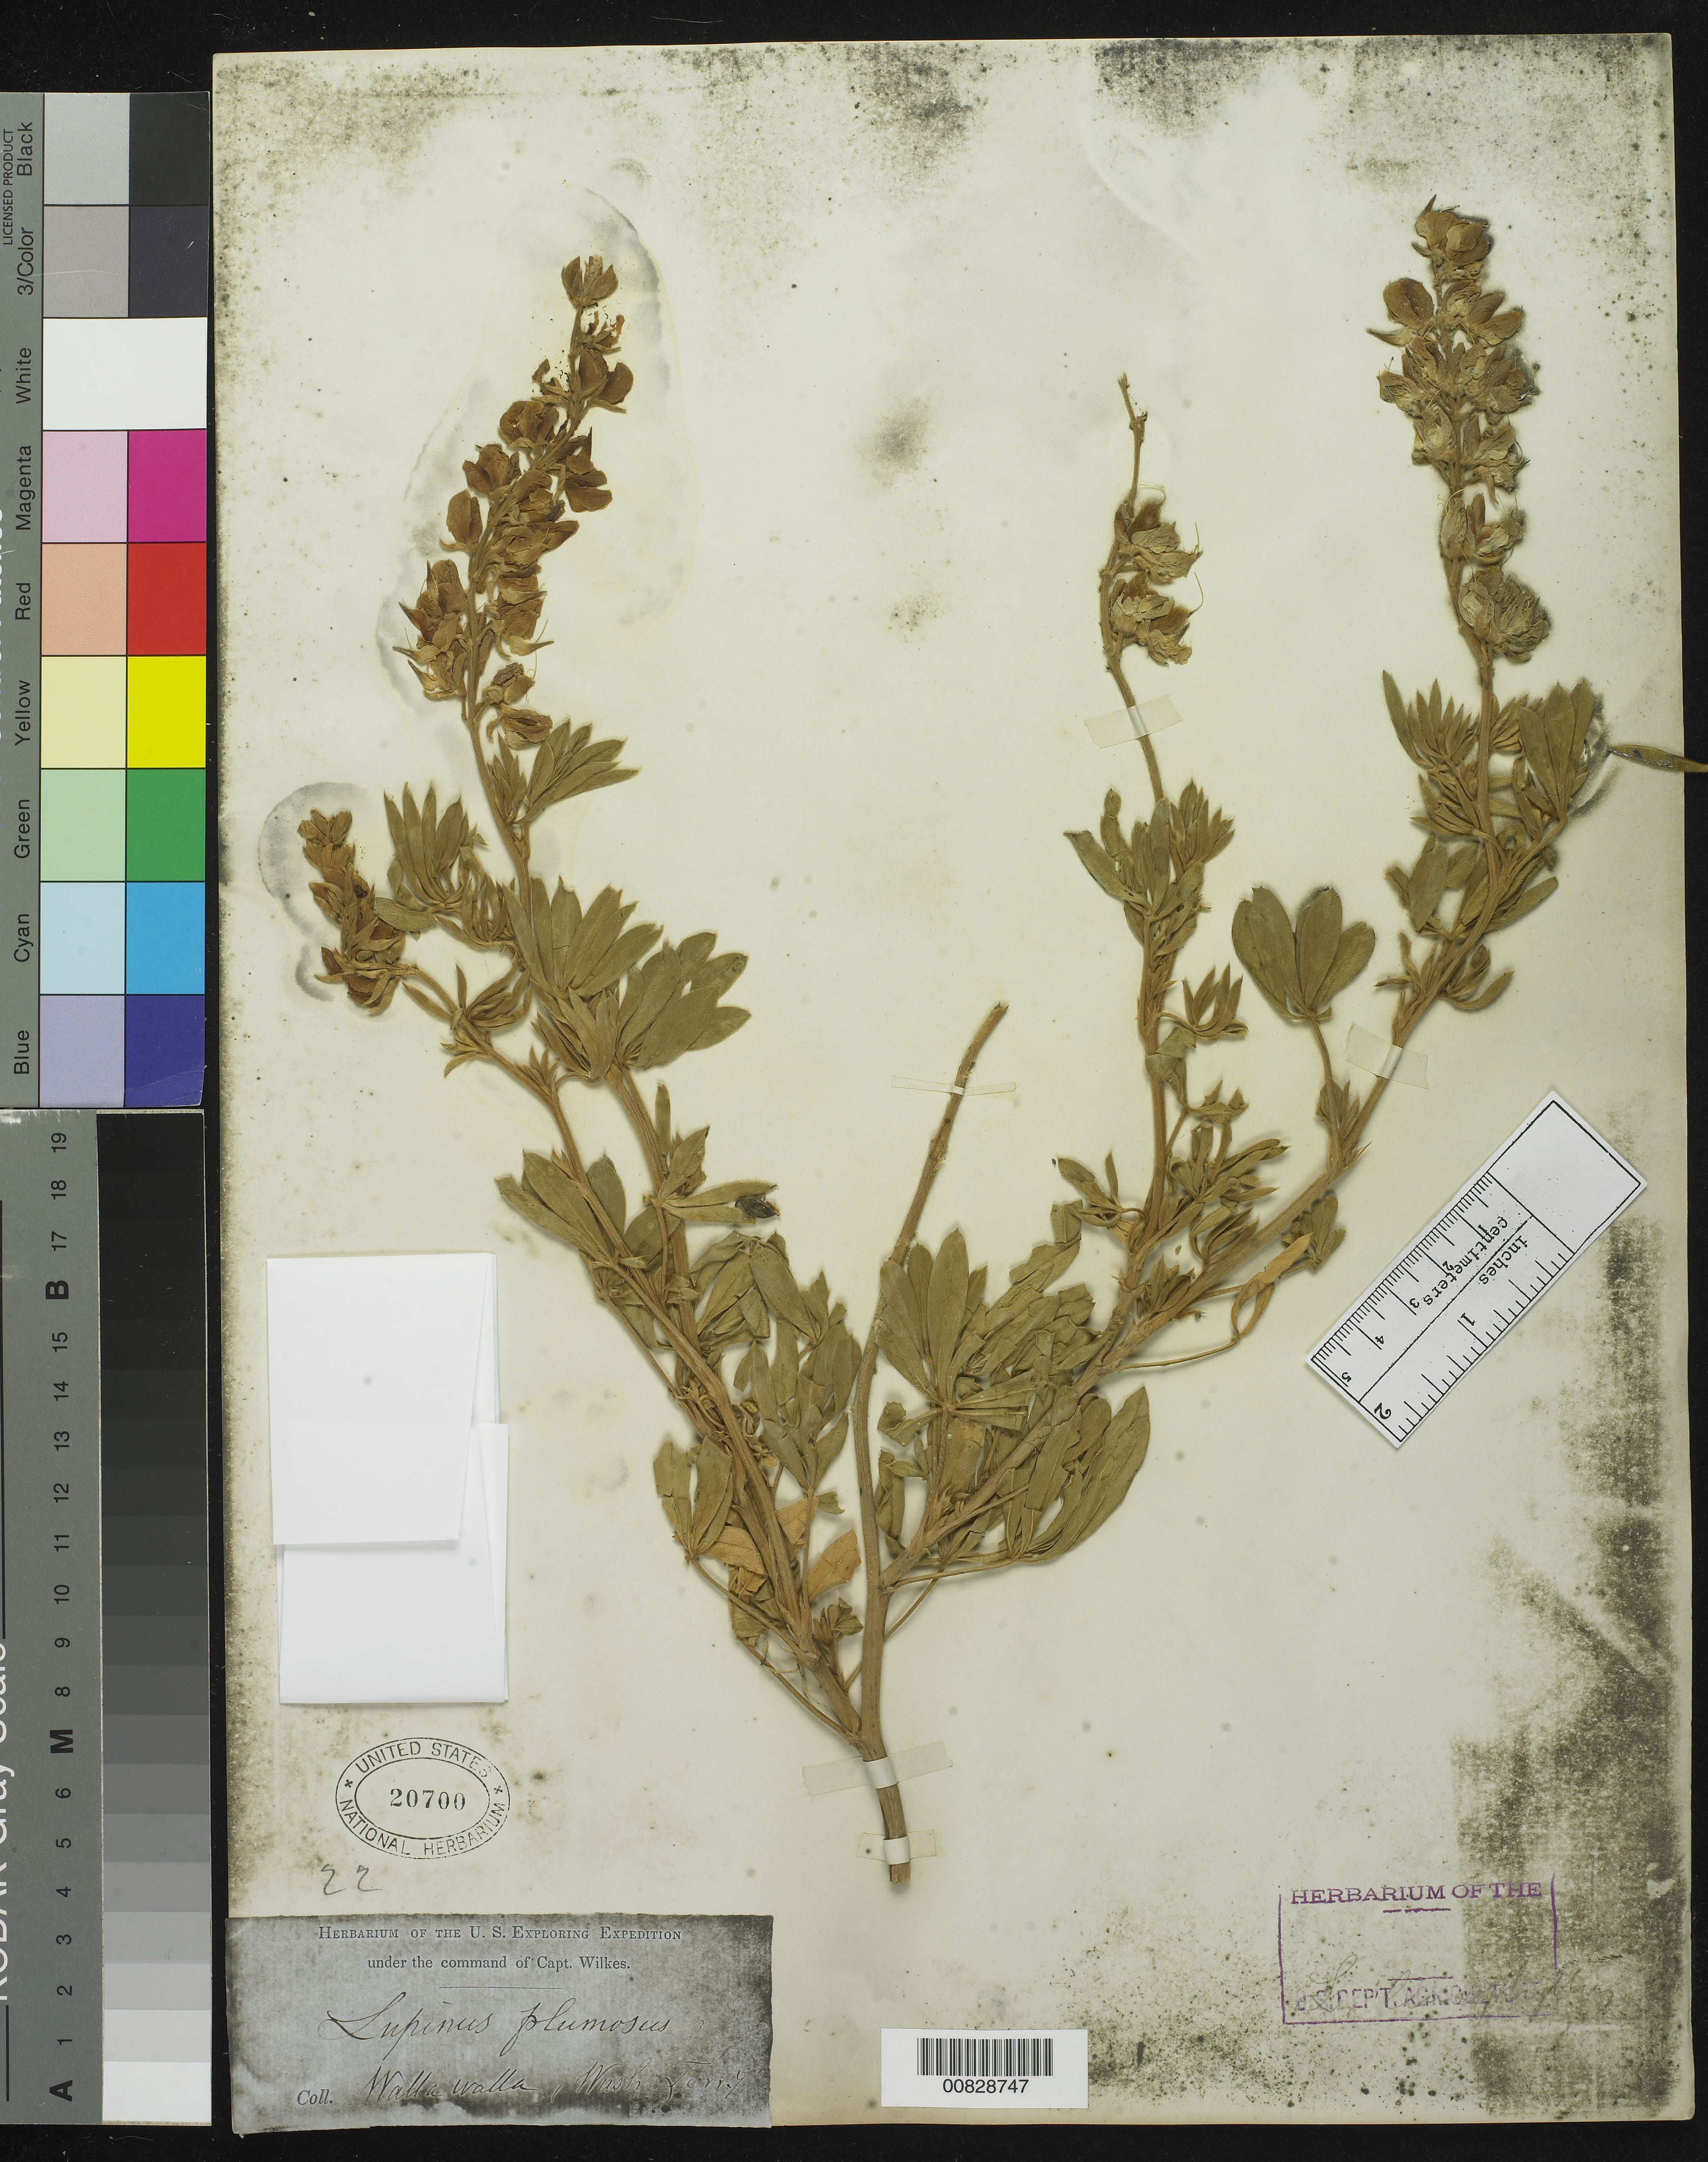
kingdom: Plantae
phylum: Tracheophyta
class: Magnoliopsida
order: Fabales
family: Fabaceae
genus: Lupinus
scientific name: Lupinus sericeus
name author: Pursh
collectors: Wilkes Explor. Exped.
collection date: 1838/1842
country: United States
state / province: Washington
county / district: Walla Walla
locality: Walla Walla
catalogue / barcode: US 20700